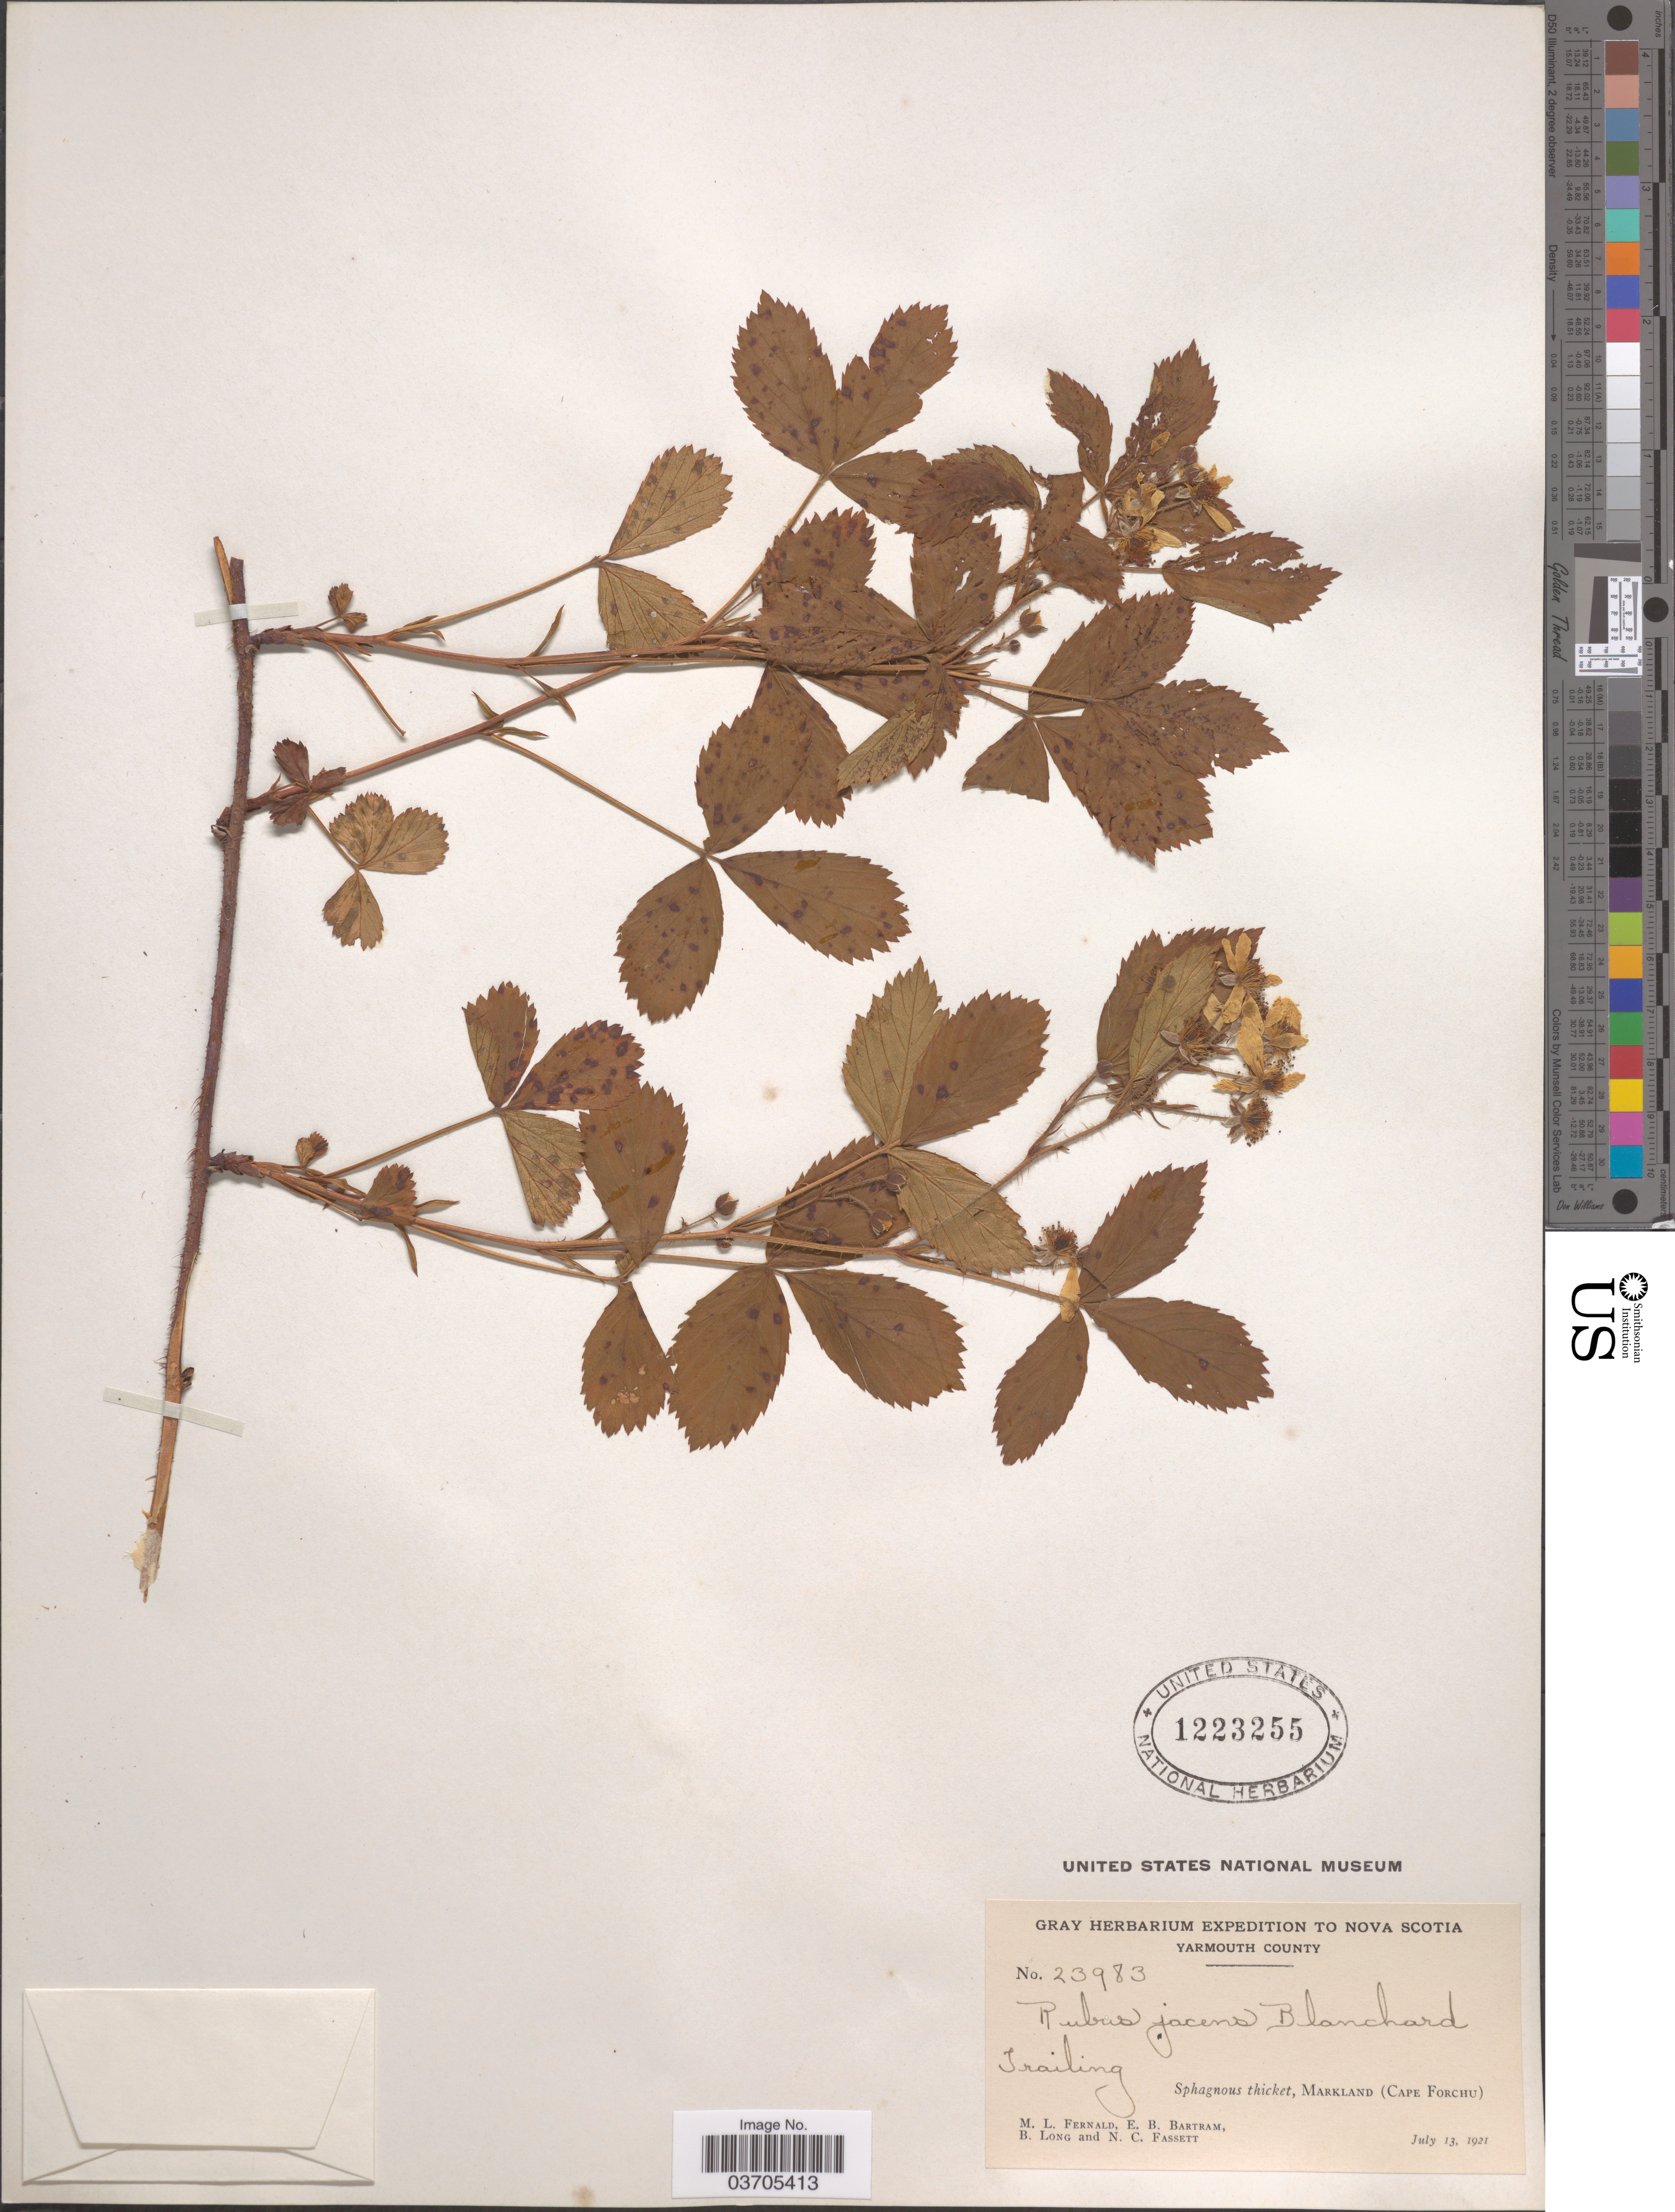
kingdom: Plantae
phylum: Tracheophyta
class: Magnoliopsida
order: Rosales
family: Rosaceae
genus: Rubus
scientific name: Rubus jacens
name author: Blanch.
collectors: M. L. Fernald, E. B. Bartram, B. Long & N. C. Fassett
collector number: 23983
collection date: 1921-07-13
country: Canada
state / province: Nova Scotia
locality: Yarmouth County. Sphagnous thicket, Markland (Cape Forchu).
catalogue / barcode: US 1223255